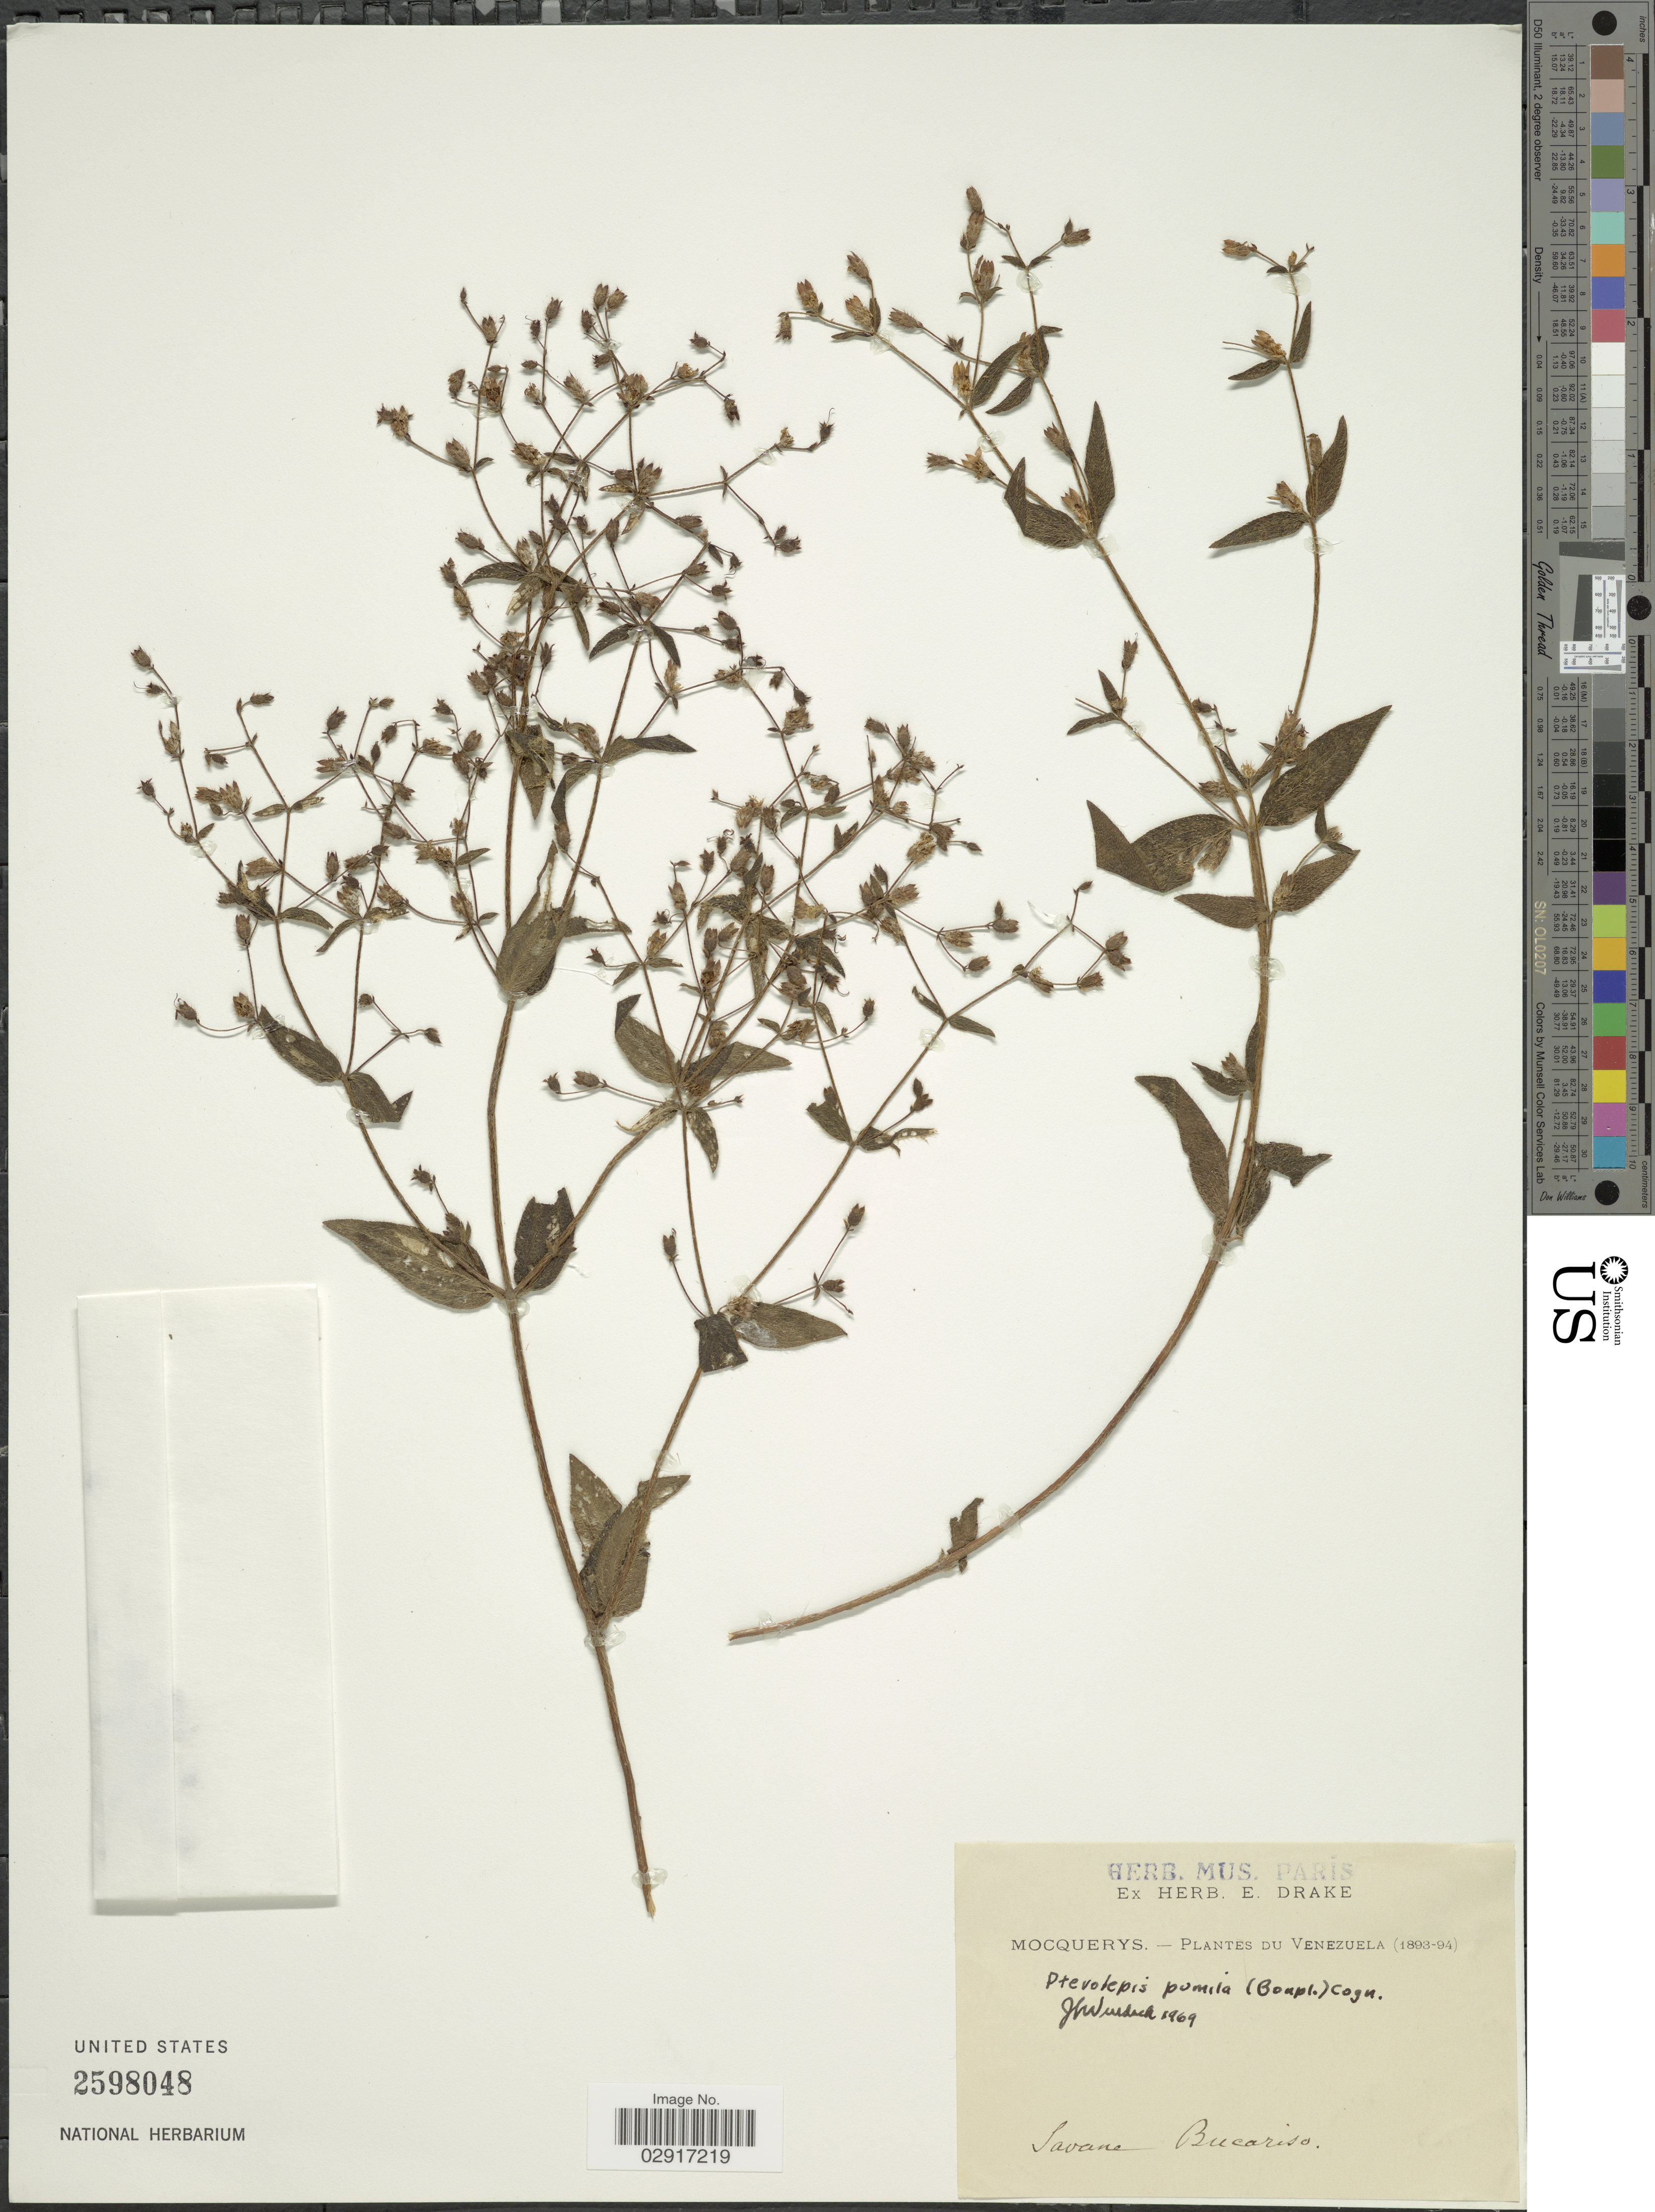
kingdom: Plantae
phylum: Tracheophyta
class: Magnoliopsida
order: Myrtales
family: Melastomataceae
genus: Pterolepis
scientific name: Pterolepis pumila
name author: (Bonpl.) DC. ex Crueg.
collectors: A. Mocquerys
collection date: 1893/1894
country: Venezuela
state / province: Lara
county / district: Morán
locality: Bucarito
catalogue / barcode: US 2598048